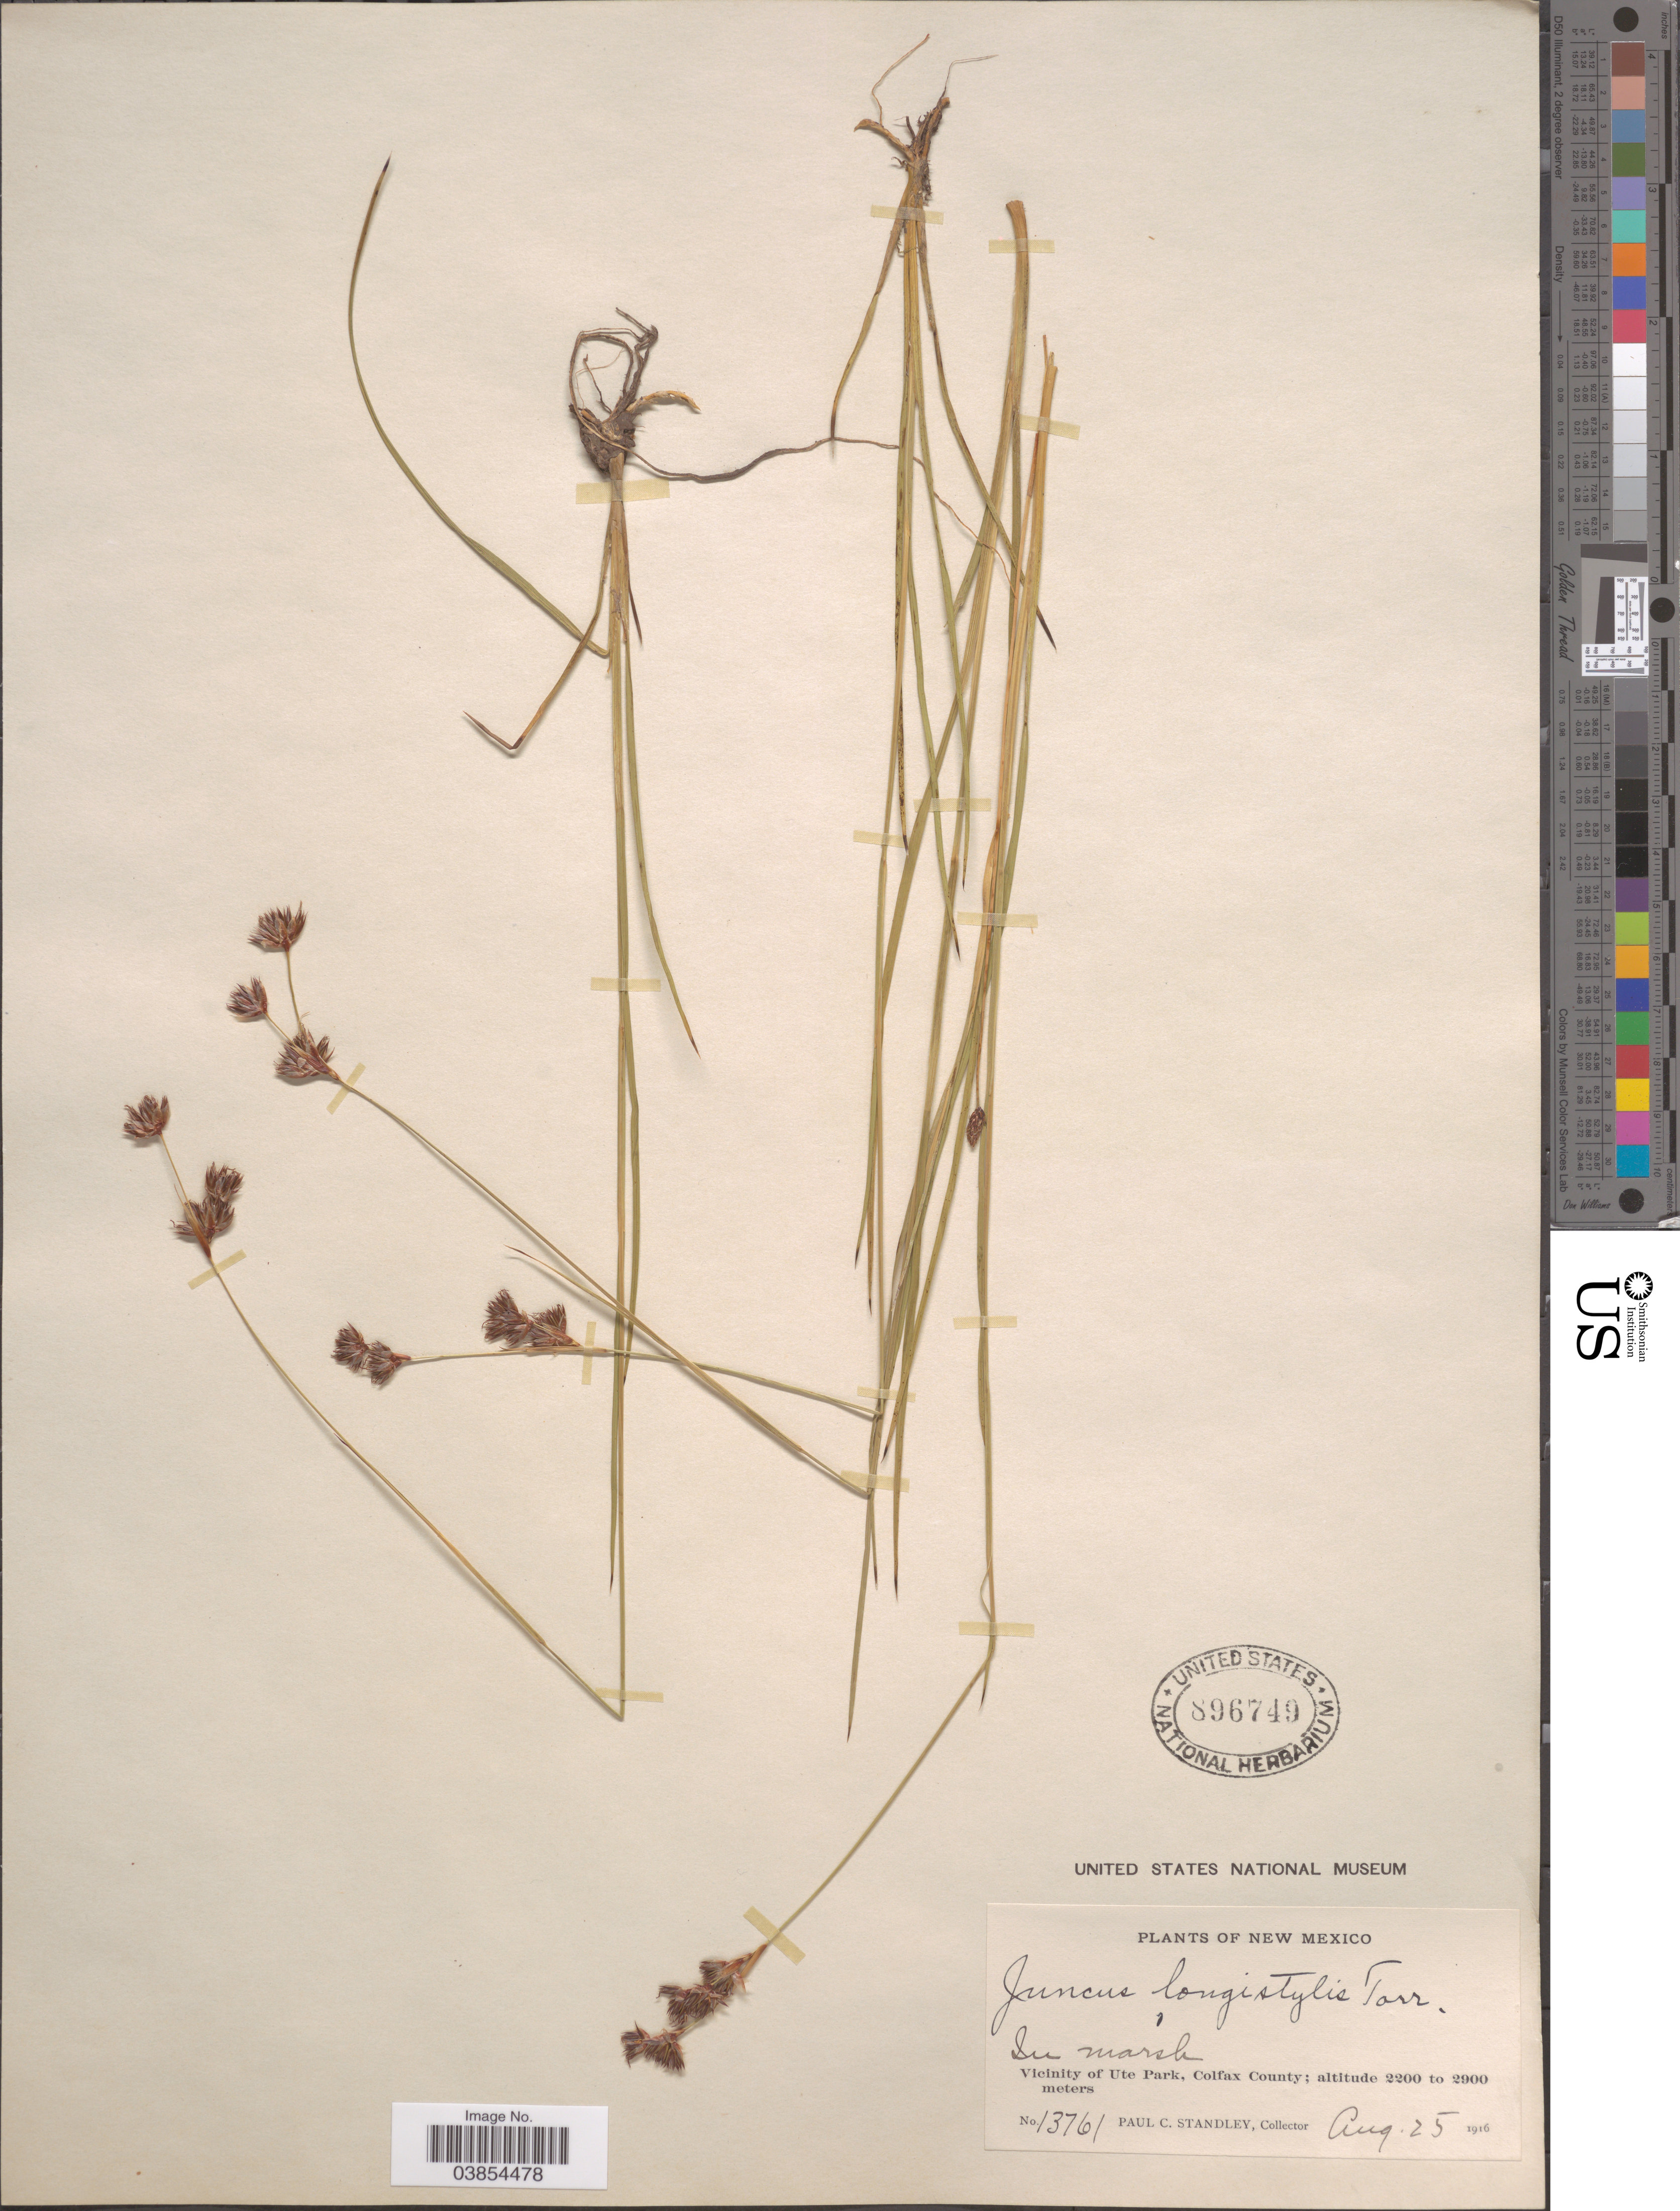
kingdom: Plantae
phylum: Tracheophyta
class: Liliopsida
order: Poales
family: Juncaceae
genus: Juncus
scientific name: Juncus longistylis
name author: Torr.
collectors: P. C. Standley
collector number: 13761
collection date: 1916-08-25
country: United States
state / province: New Mexico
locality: In marsh, Vicinity of Ute Park, Colfax County.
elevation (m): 2200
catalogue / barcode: US 896749